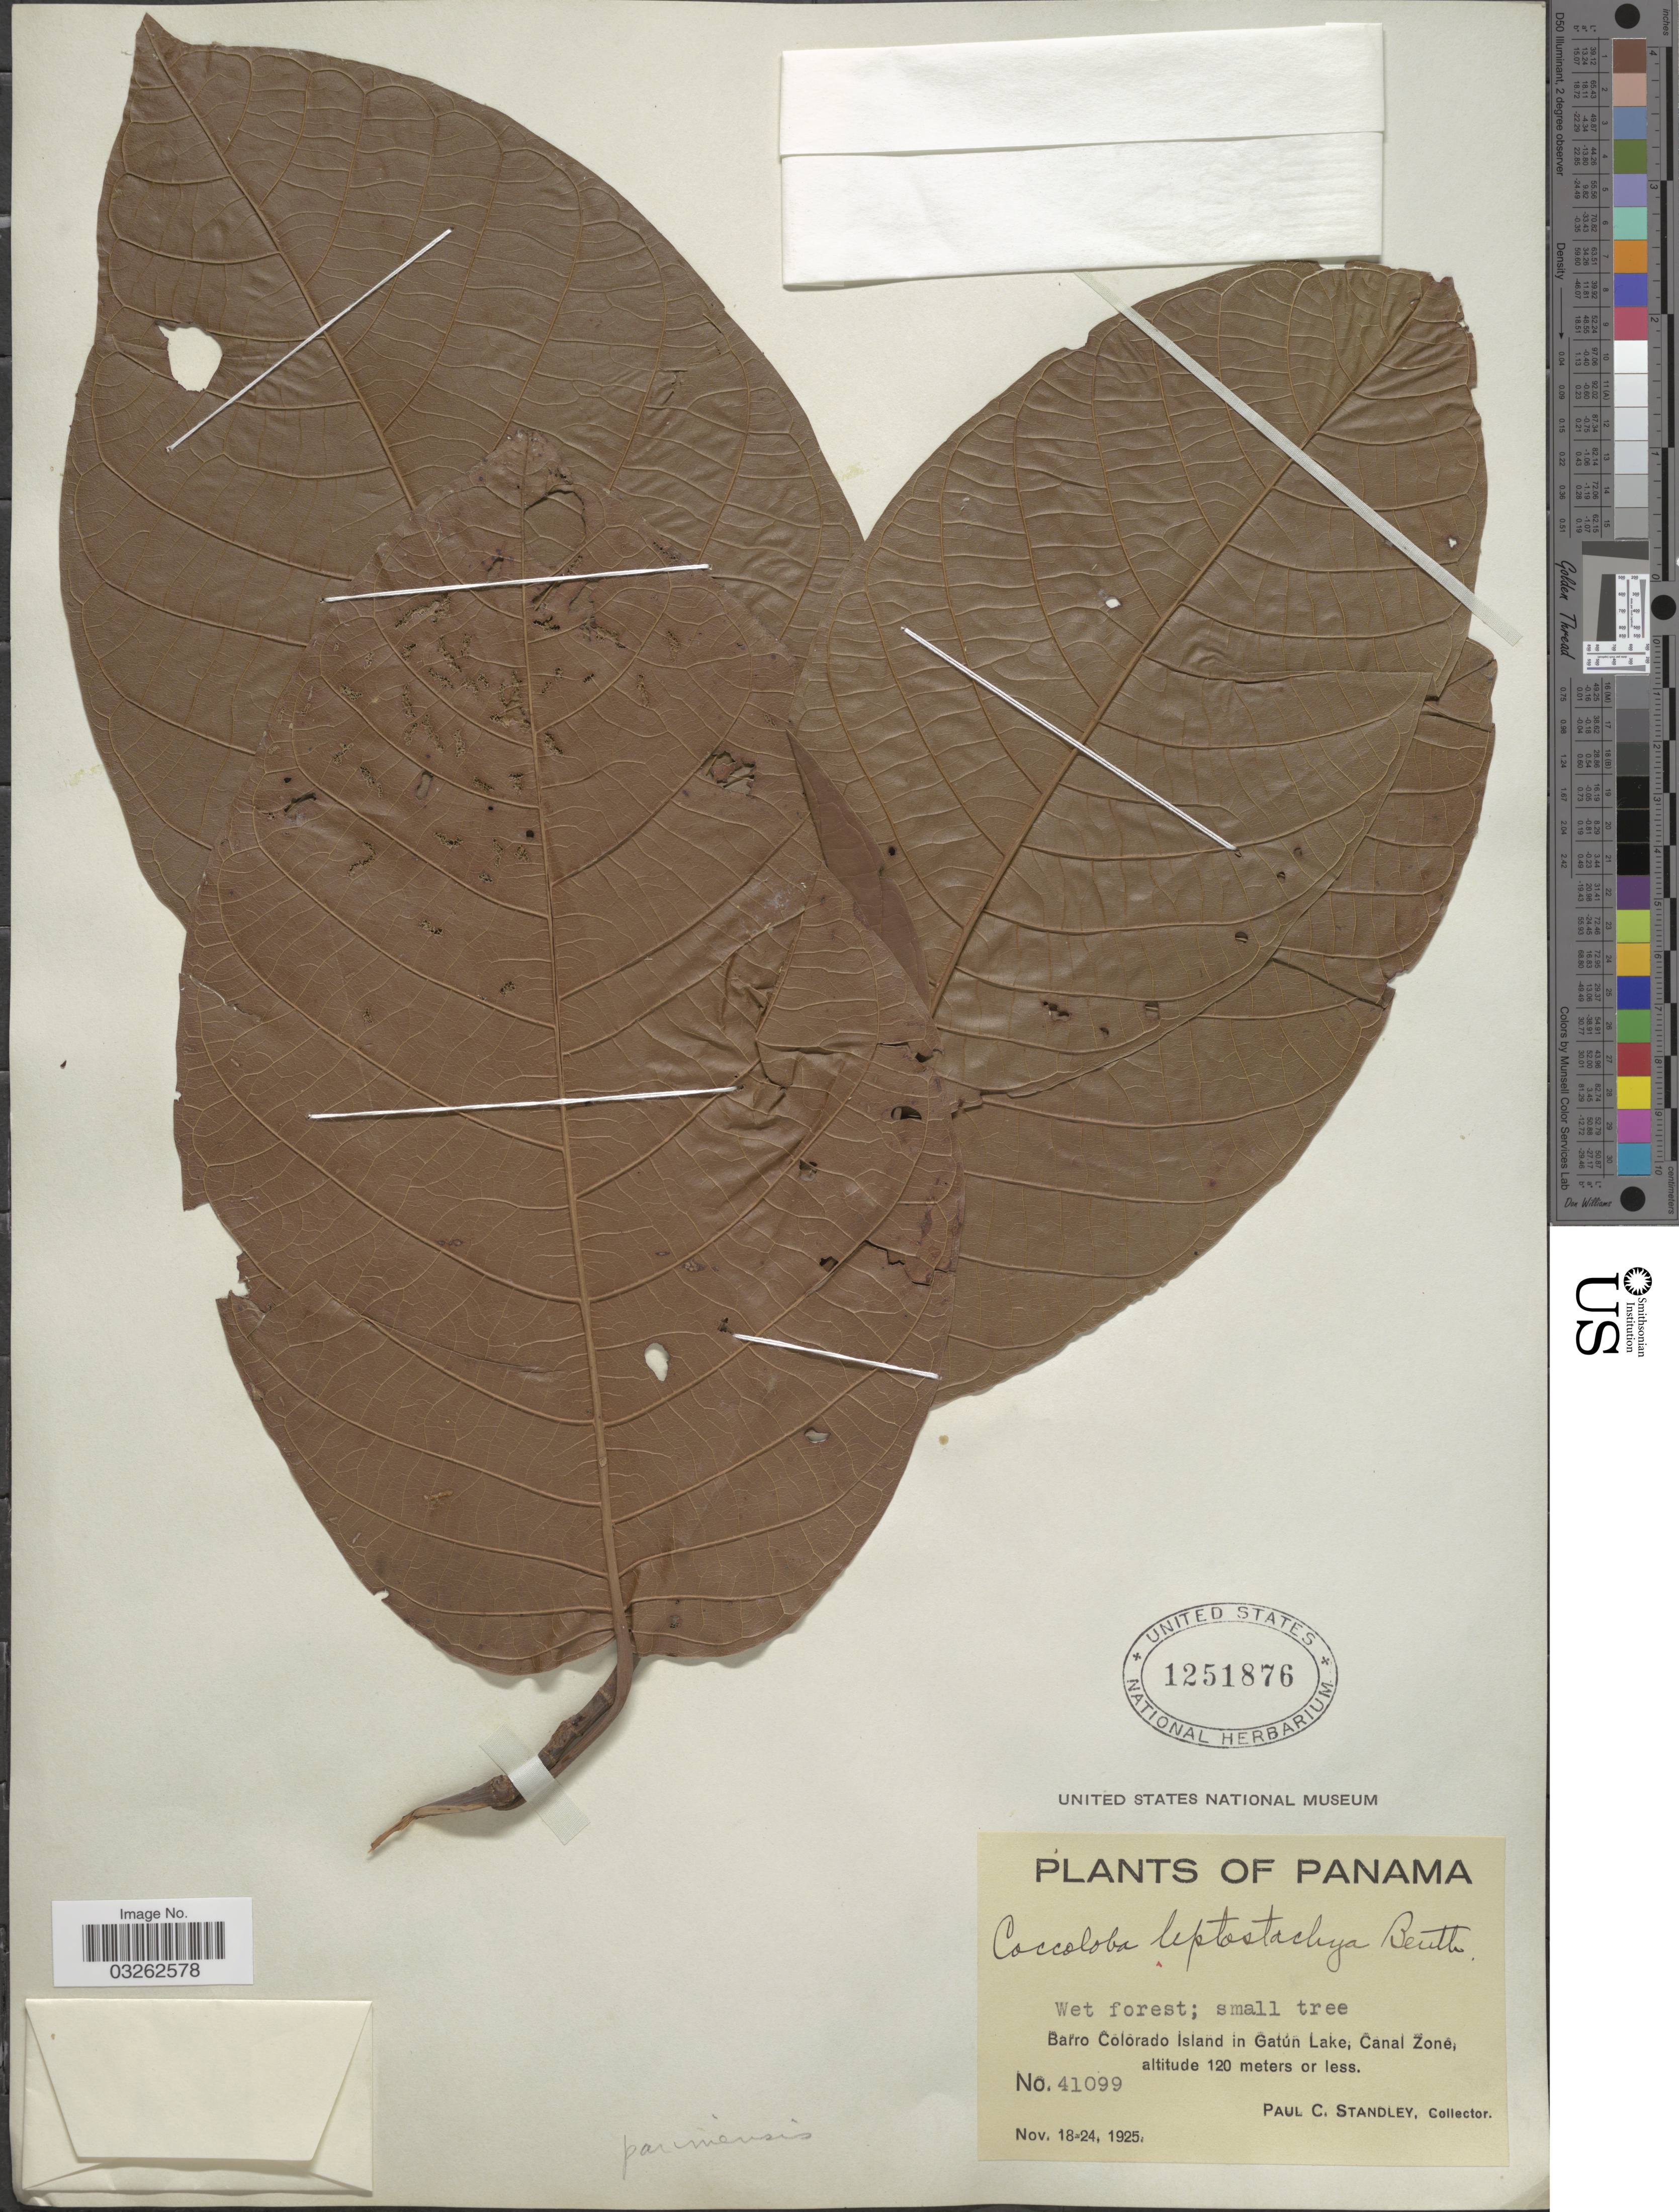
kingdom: Plantae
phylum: Tracheophyta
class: Magnoliopsida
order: Caryophyllales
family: Polygonaceae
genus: Coccoloba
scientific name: Coccoloba barbadensis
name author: Jacq.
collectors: P. C. Standley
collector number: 41099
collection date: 1925-11-18/1925-11-24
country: Panama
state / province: Panamá Oeste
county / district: Canal Zone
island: Barro Colorado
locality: Barro Colorado Island in Gatún Lake, Canal Zone.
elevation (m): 120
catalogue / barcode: US 1251876